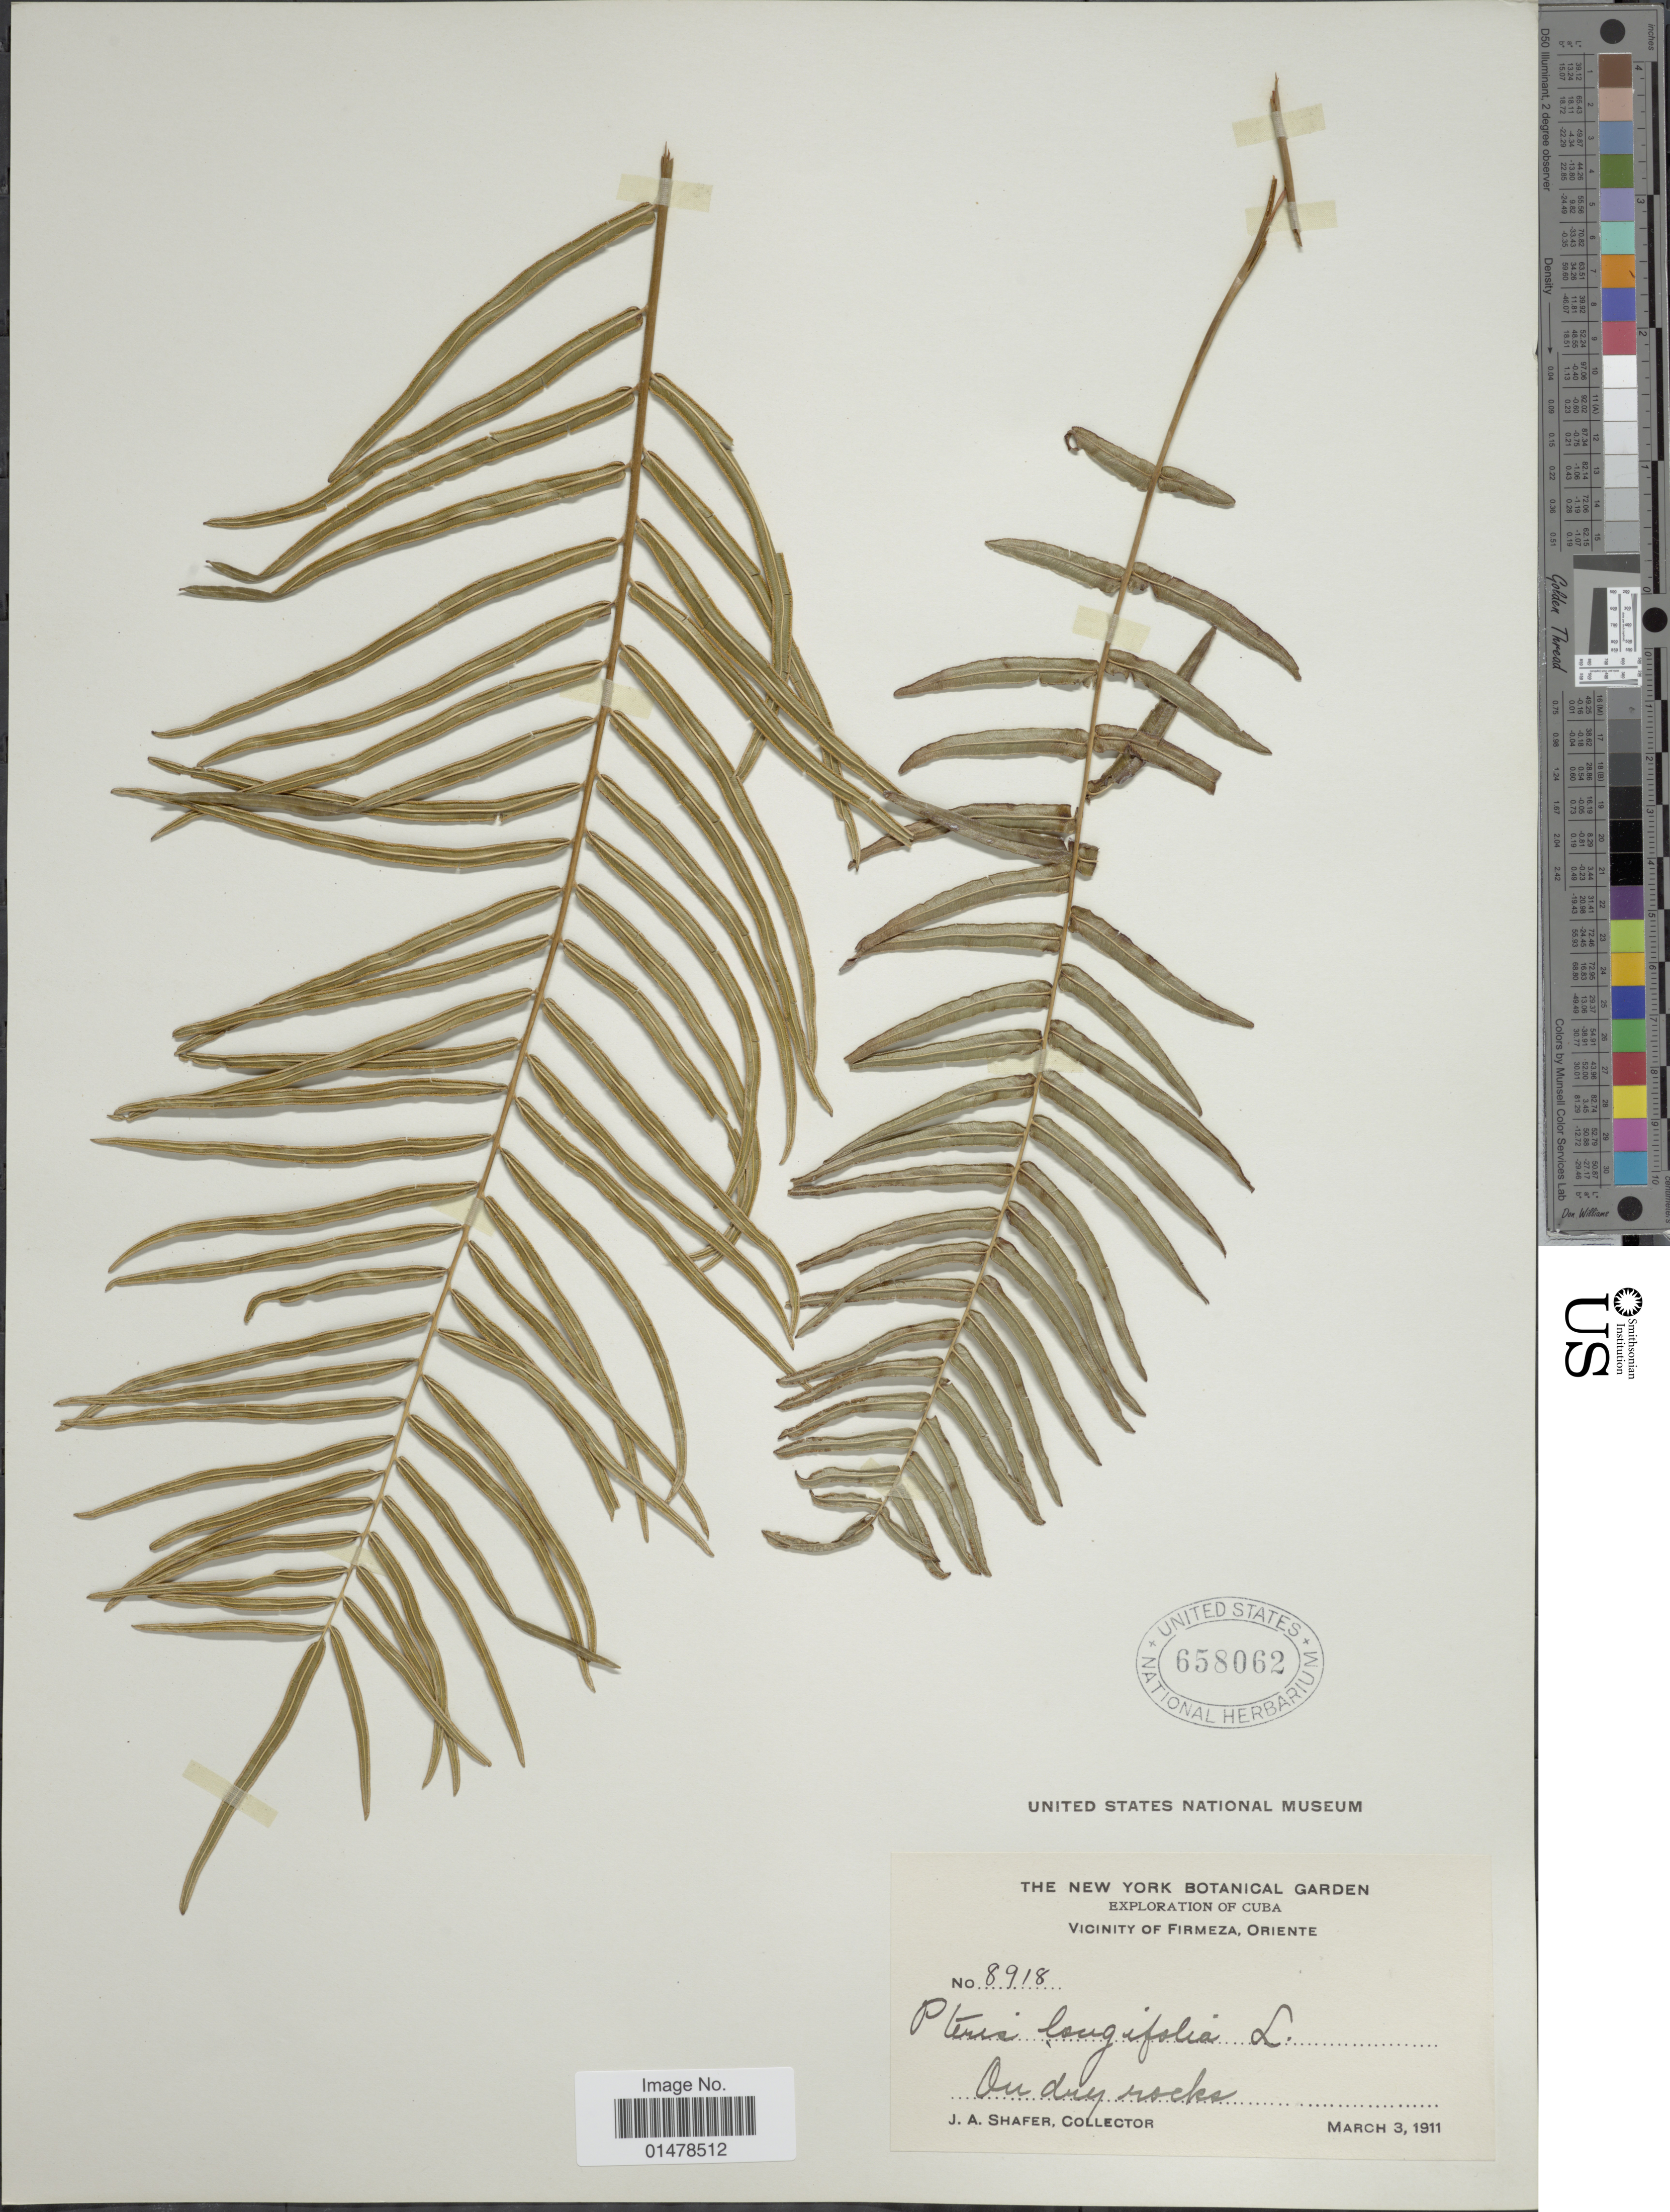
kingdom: Plantae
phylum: Tracheophyta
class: Polypodiopsida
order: Polypodiales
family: Pteridaceae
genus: Pteris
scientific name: Pteris bahamenis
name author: (J. Agardh) Fée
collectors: J. A. Shafer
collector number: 8918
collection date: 1911-03-03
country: Cuba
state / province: Oriente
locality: Vicinity of Firmeza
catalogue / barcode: US 658062